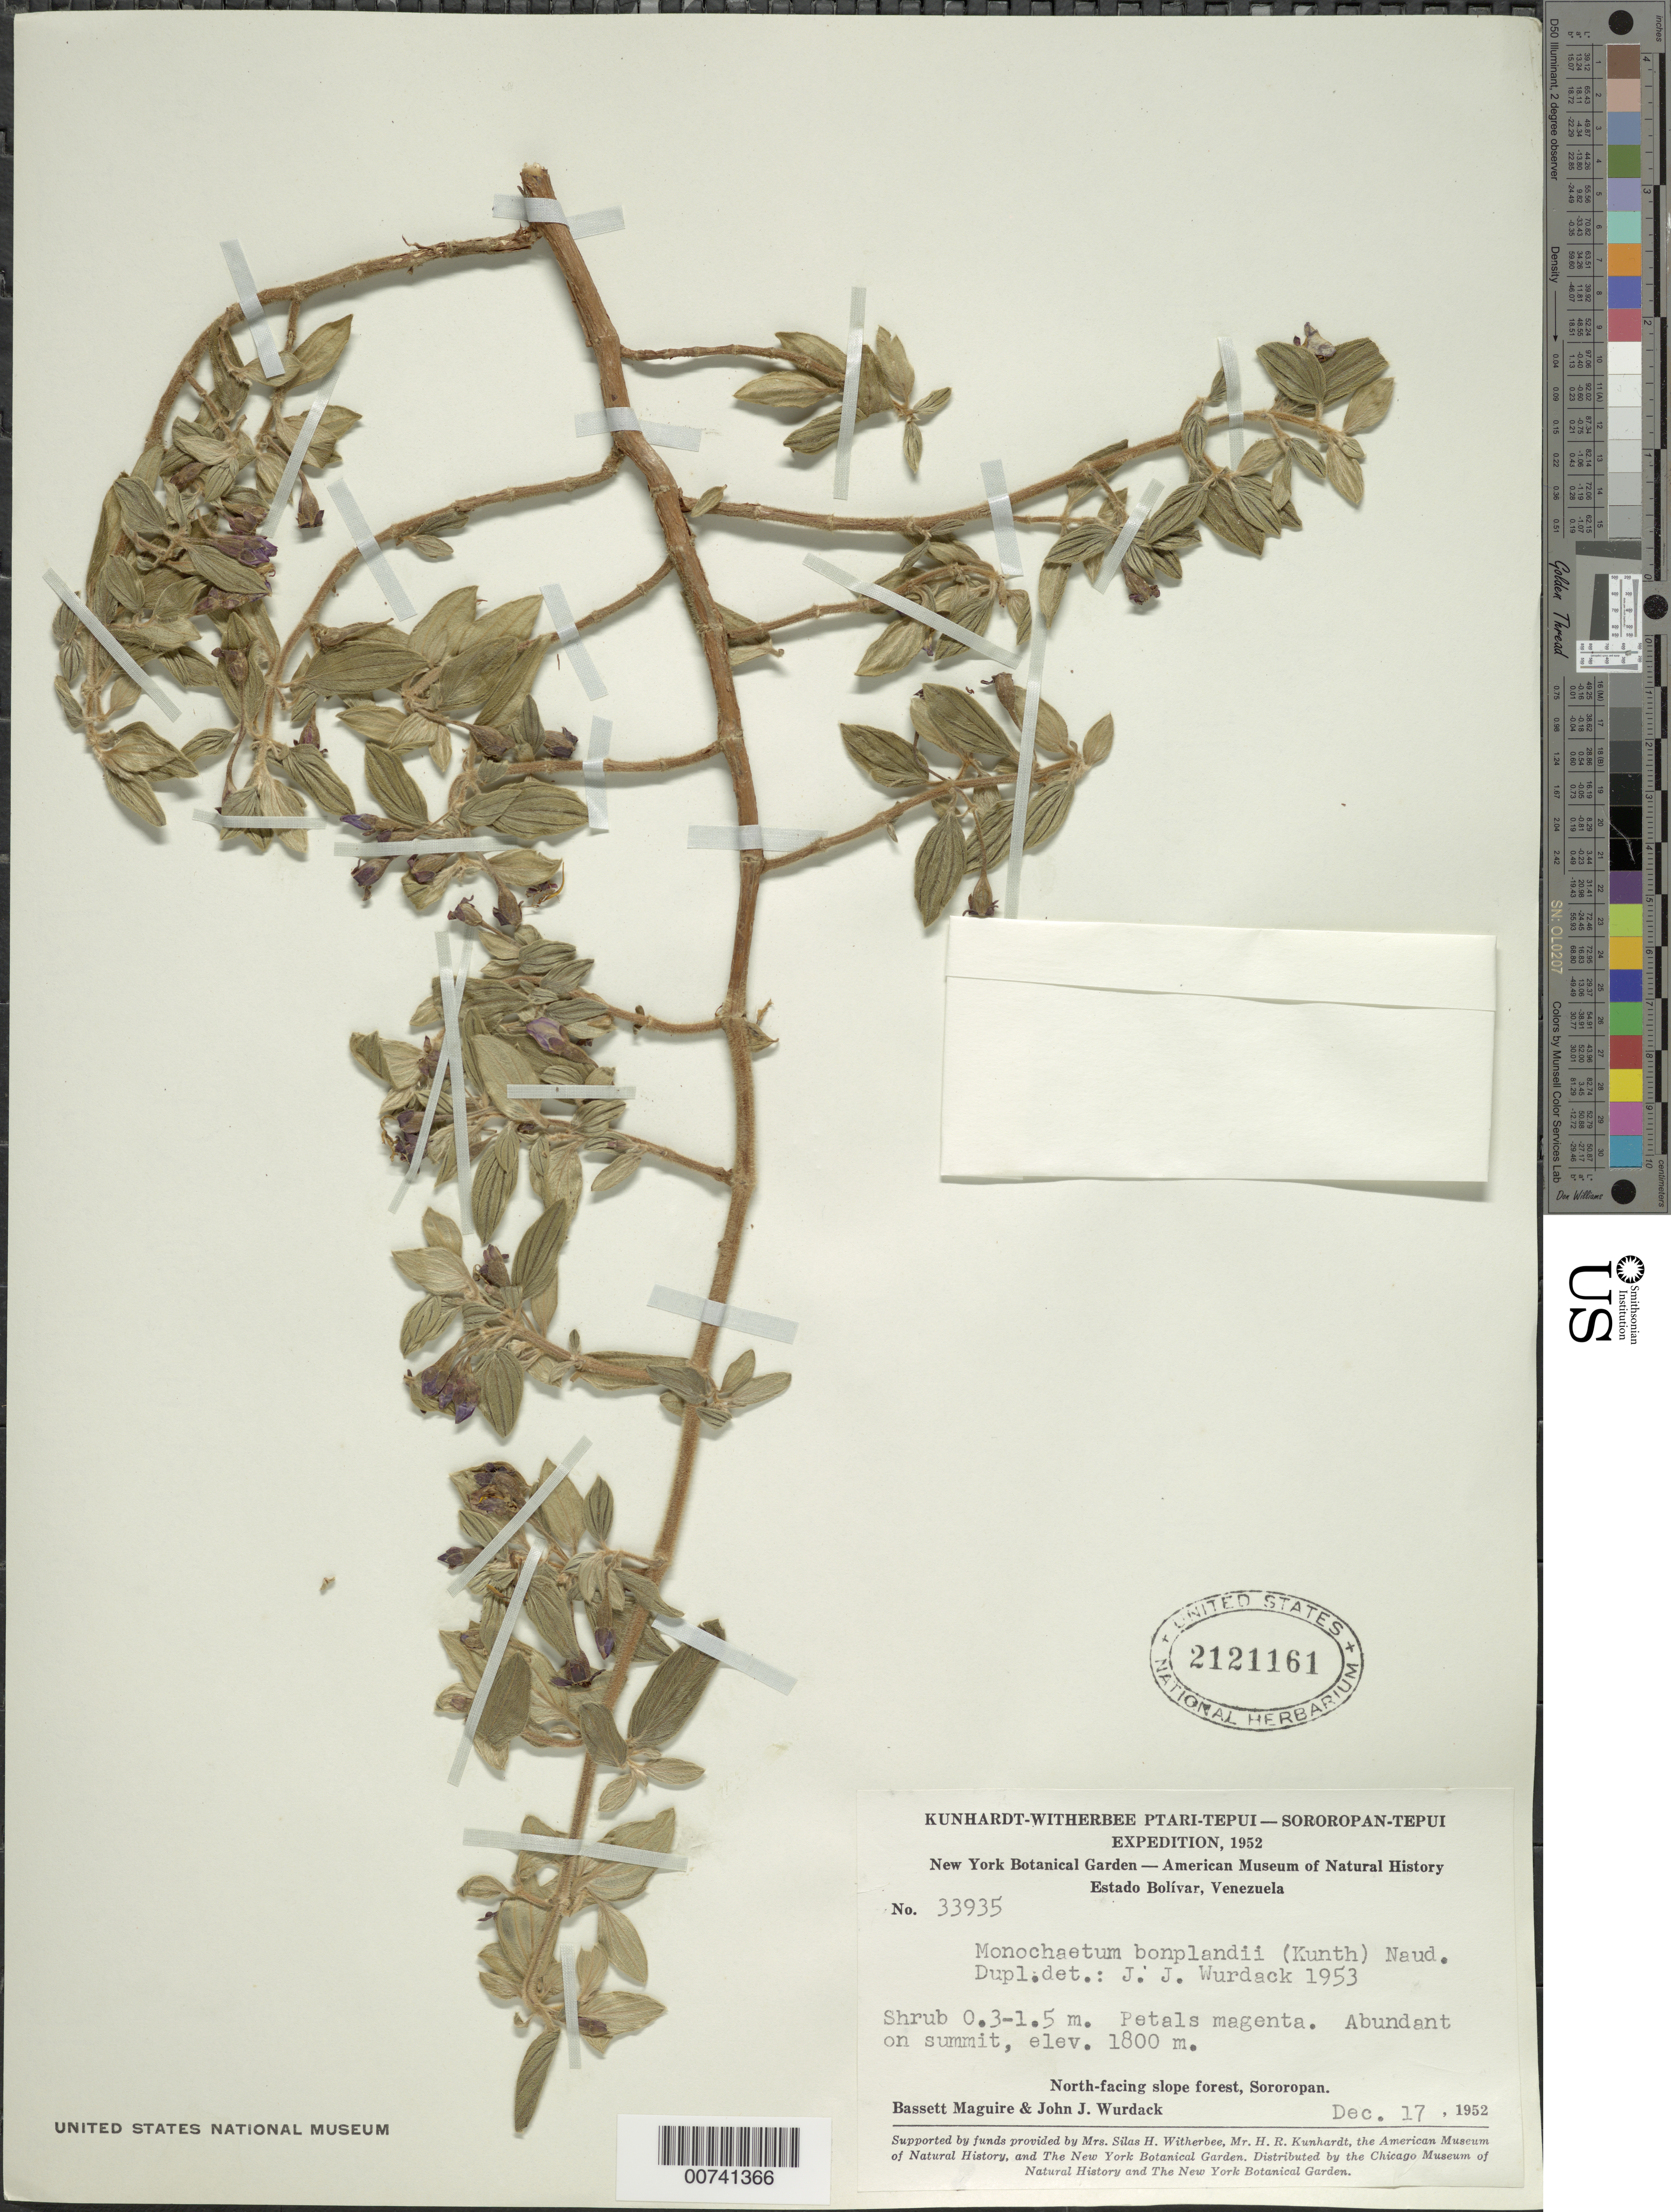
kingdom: Plantae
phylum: Tracheophyta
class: Magnoliopsida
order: Myrtales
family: Melastomataceae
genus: Monochaetum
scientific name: Monochaetum bonplandii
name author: (Kunth) Naudin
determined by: Wurdack, John J., (US), US (UNITED STATES)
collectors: B. Maguire & J. J. Wurdack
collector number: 33935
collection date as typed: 17-Dec-52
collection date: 1952-12-17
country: Venezuela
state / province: Bolívar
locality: Sororopán-tepuí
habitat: Summit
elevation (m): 1800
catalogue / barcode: US 2121161